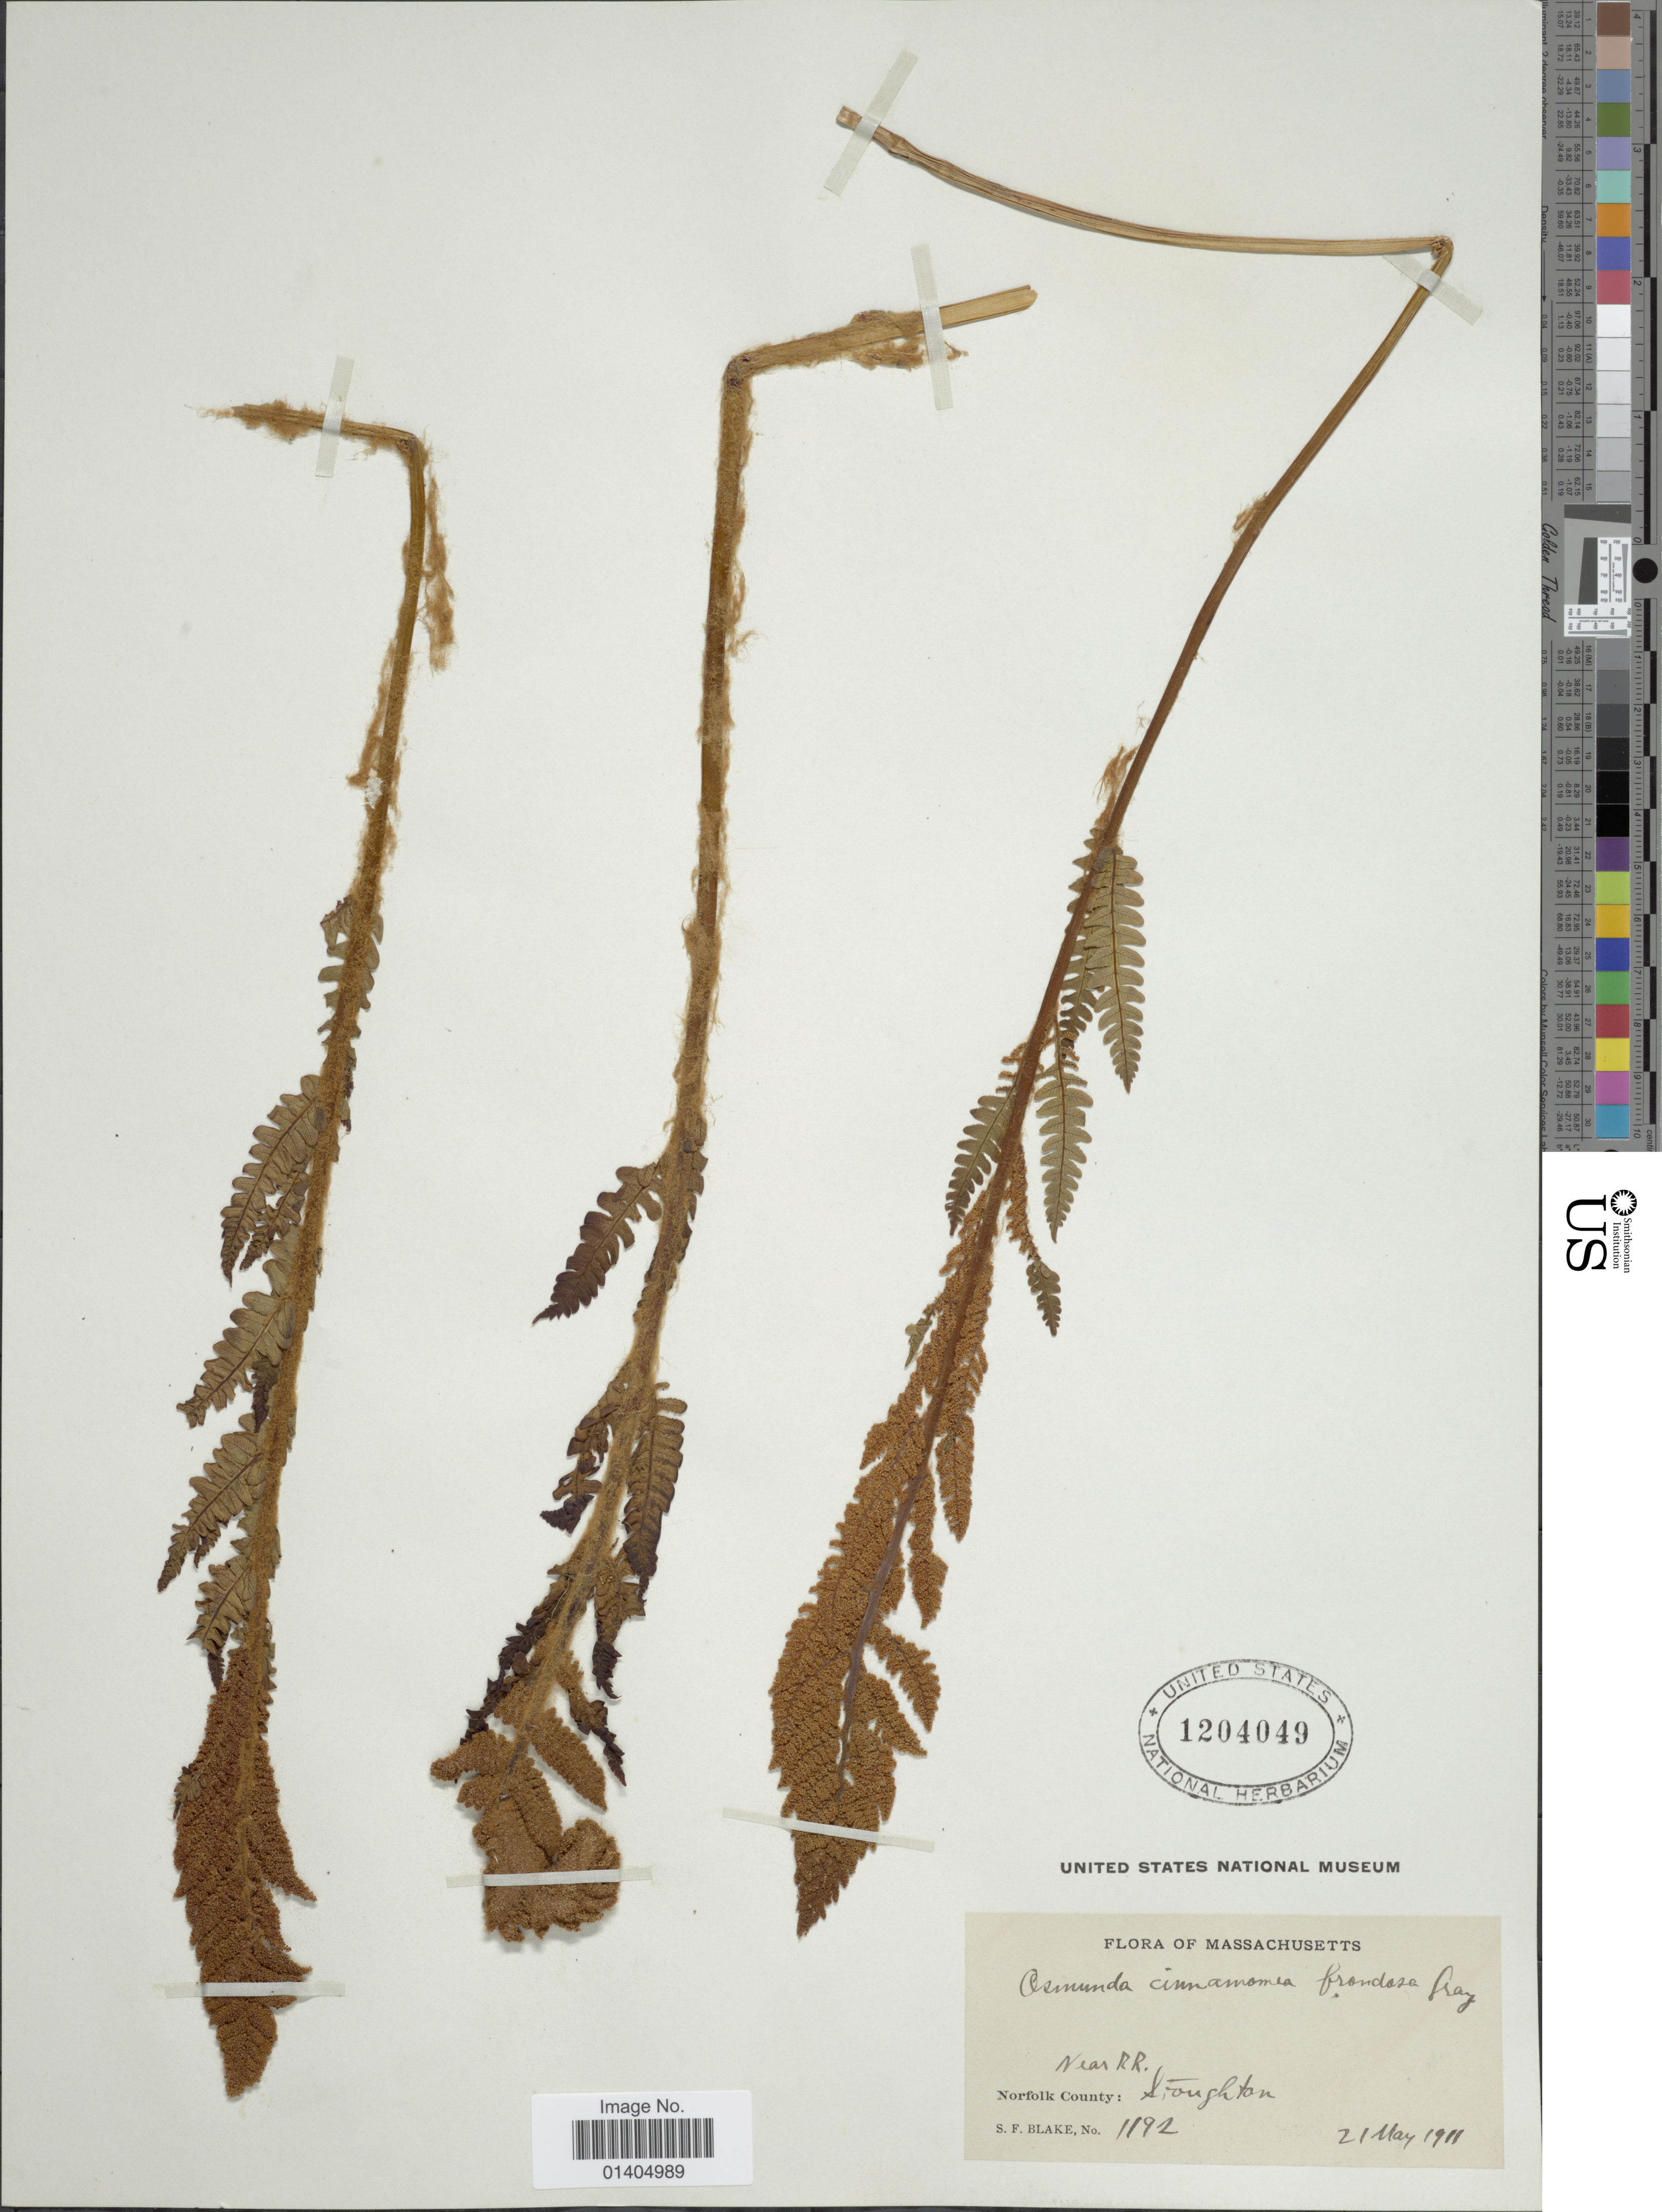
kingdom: Plantae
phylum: Tracheophyta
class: Polypodiopsida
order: Osmundales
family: Osmundaceae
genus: Osmundastrum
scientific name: Osmundastrum cinnamomeum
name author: (L.) C. Presl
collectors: S. Blake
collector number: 1192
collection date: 1911-05-21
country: United States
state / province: Massachusetts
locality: Near RR, Norfolk County: Stoughton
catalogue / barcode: US 1204049